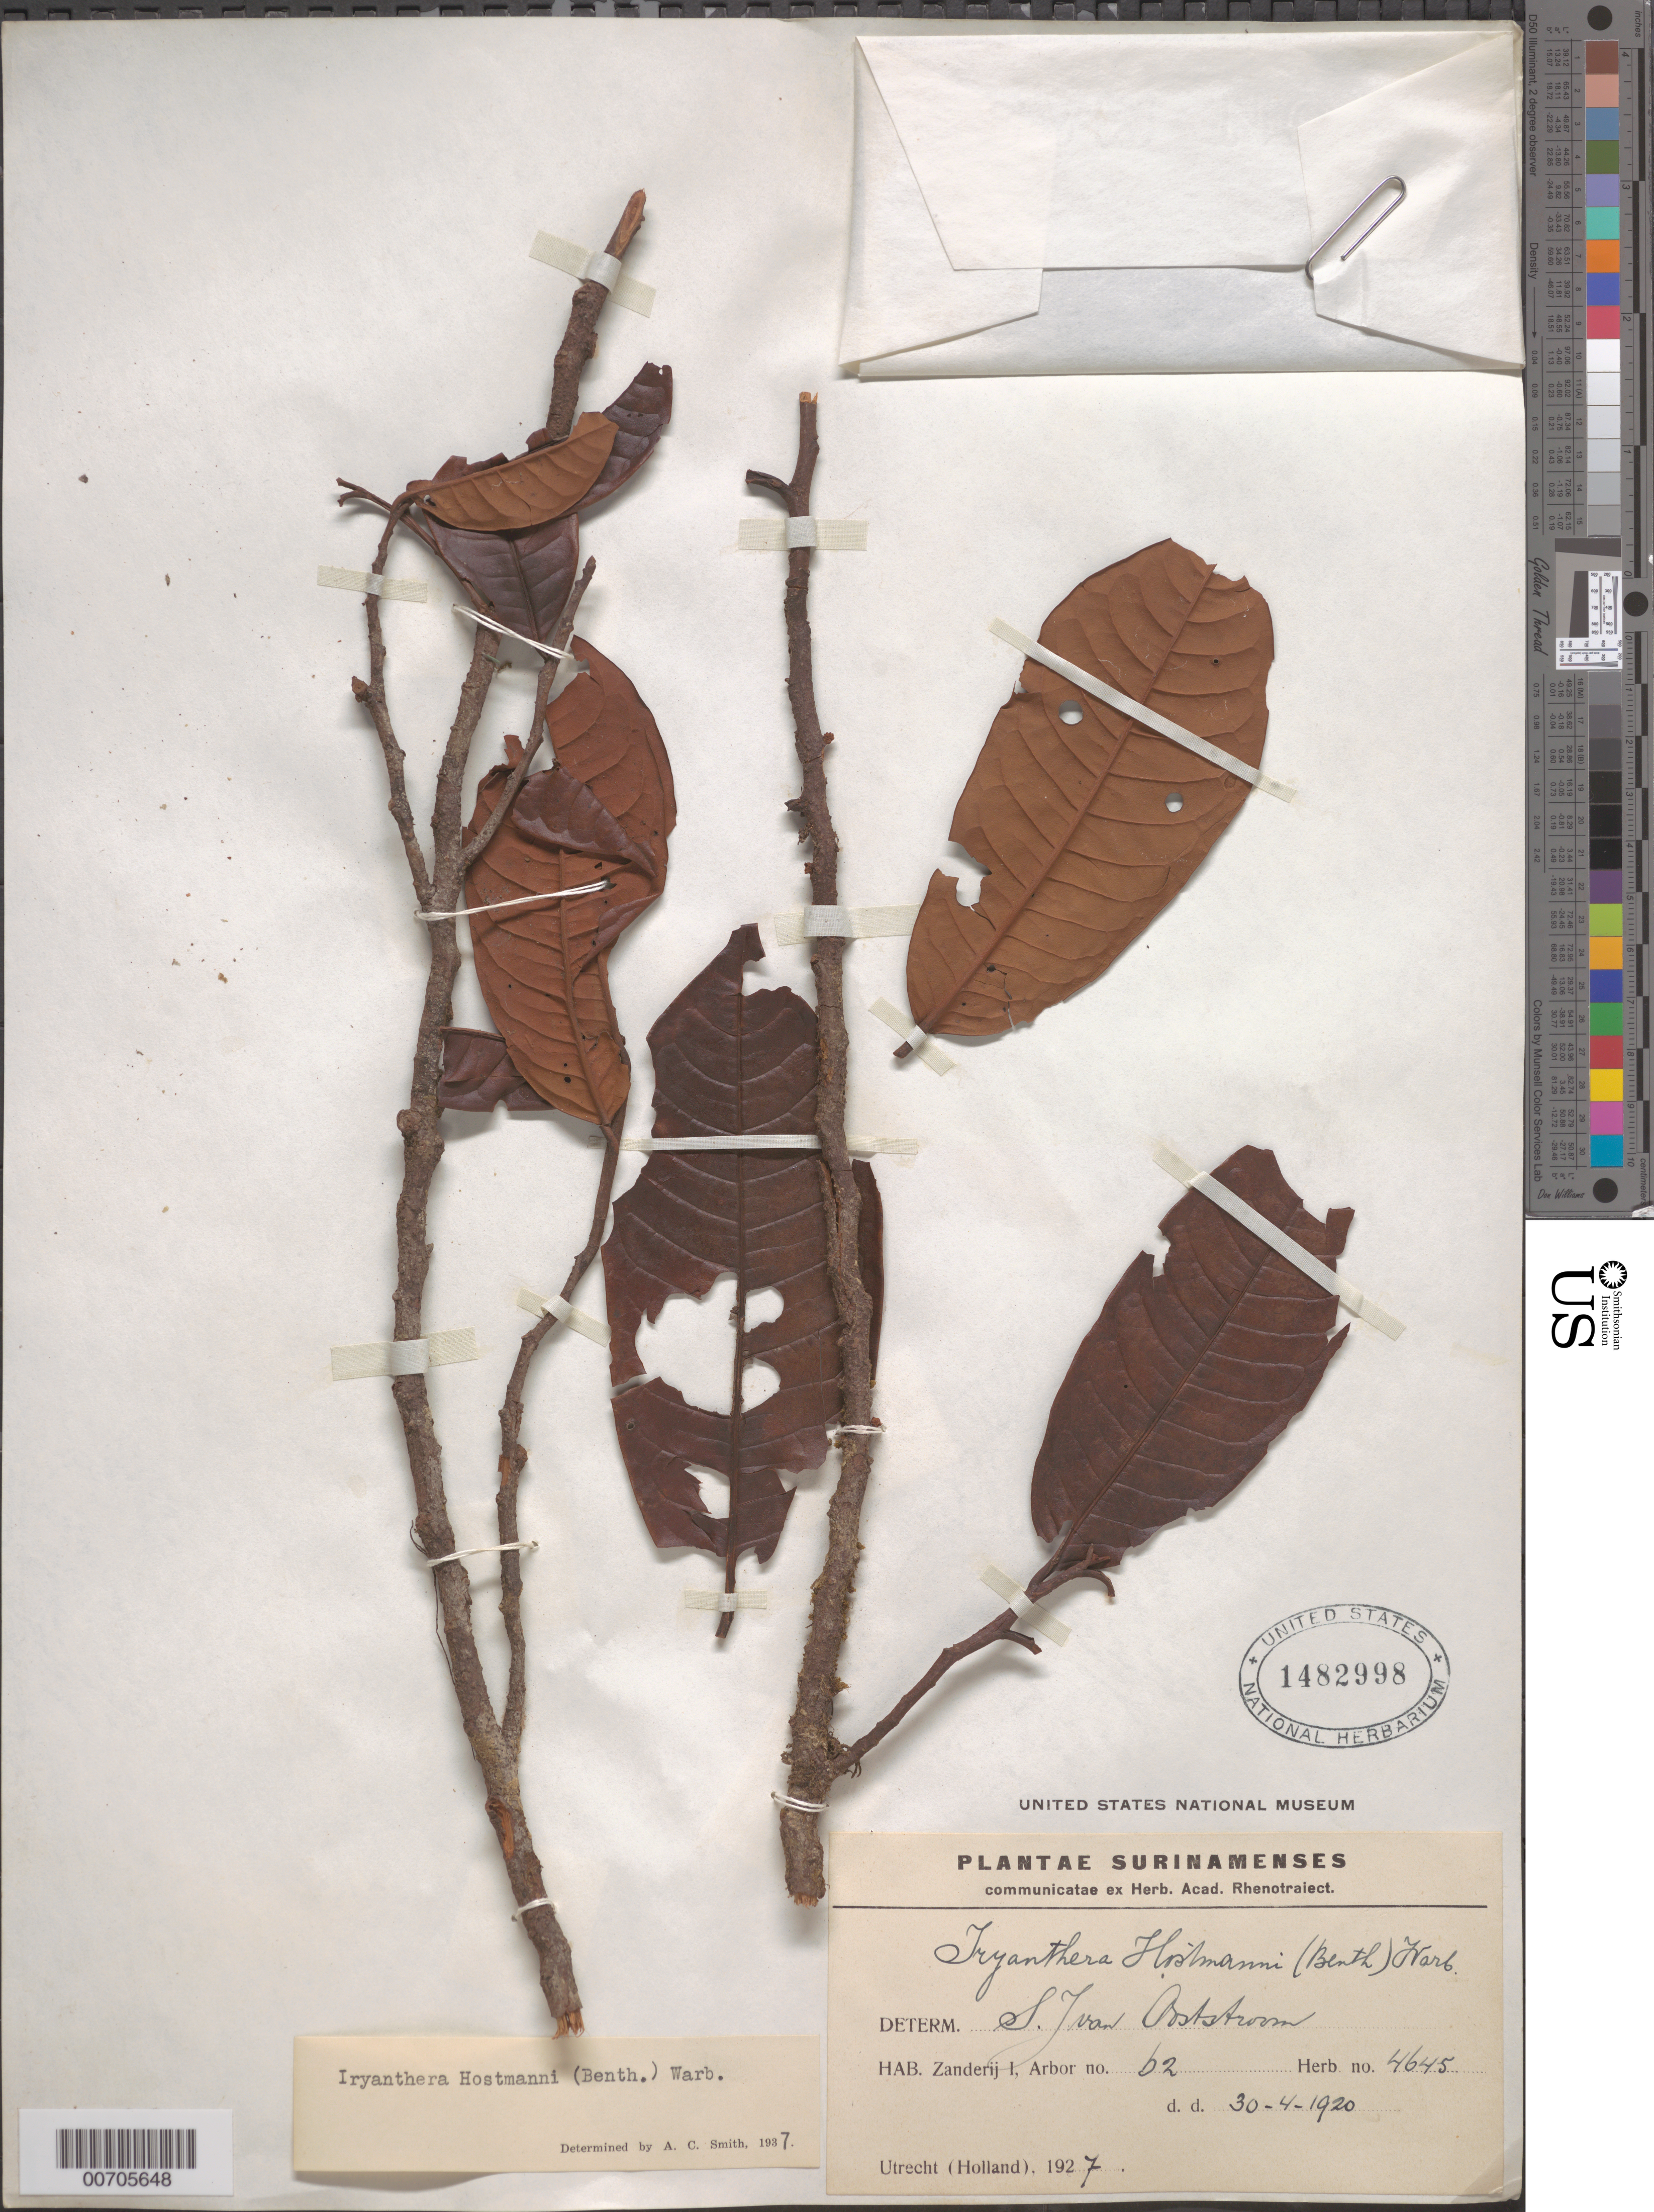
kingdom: Plantae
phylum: Tracheophyta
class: Magnoliopsida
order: Magnoliales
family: Myristicaceae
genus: Iryanthera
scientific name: Iryanthera hostmannii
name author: (Benth.) Warb.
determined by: Smith, A. C.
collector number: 4645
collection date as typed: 30-Apr-20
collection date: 1920-04-30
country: Suriname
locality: Zanderij I., Forest Reserve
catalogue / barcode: US 1482998